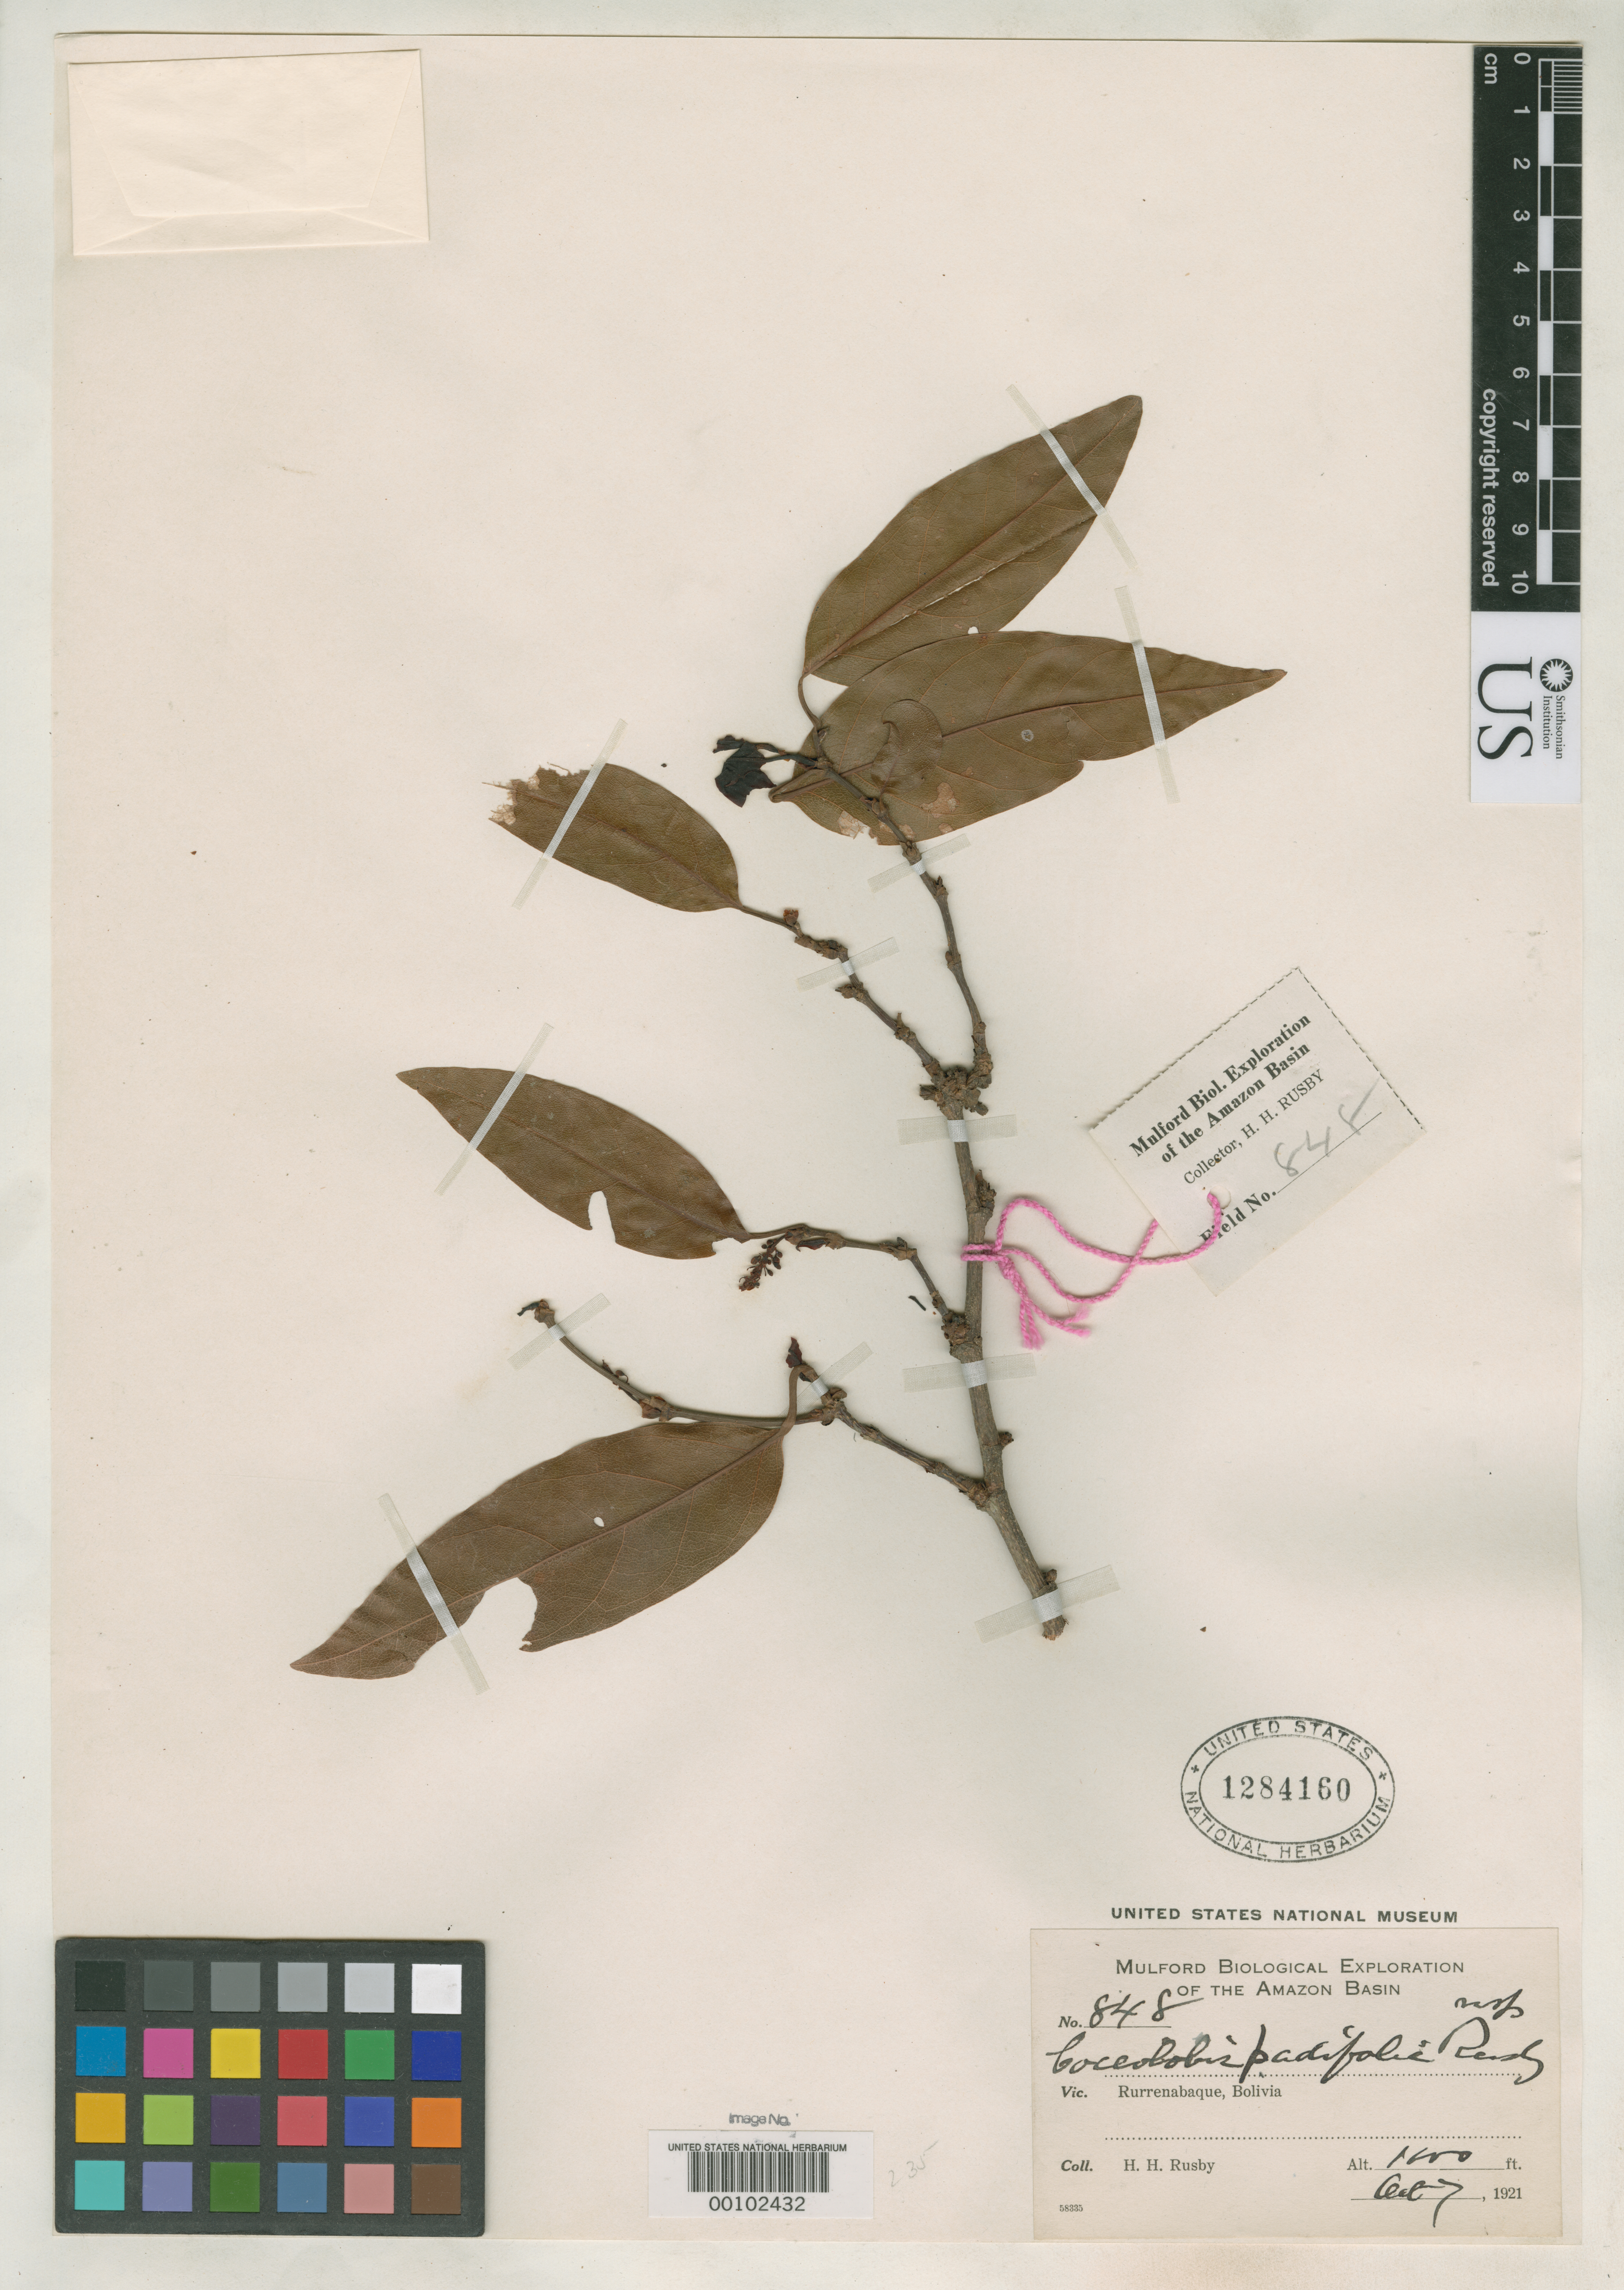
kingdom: Plantae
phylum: Tracheophyta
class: Magnoliopsida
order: Caryophyllales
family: Polygonaceae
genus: Coccolobis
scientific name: Coccolobis padifolia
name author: Rusby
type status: Isotype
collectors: H. H. Rusby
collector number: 848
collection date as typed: Oct 7, 1921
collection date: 1921-10-07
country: Bolivia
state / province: Beni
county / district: José Ballivián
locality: Rurrenabaque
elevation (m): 305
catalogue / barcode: US 1284160